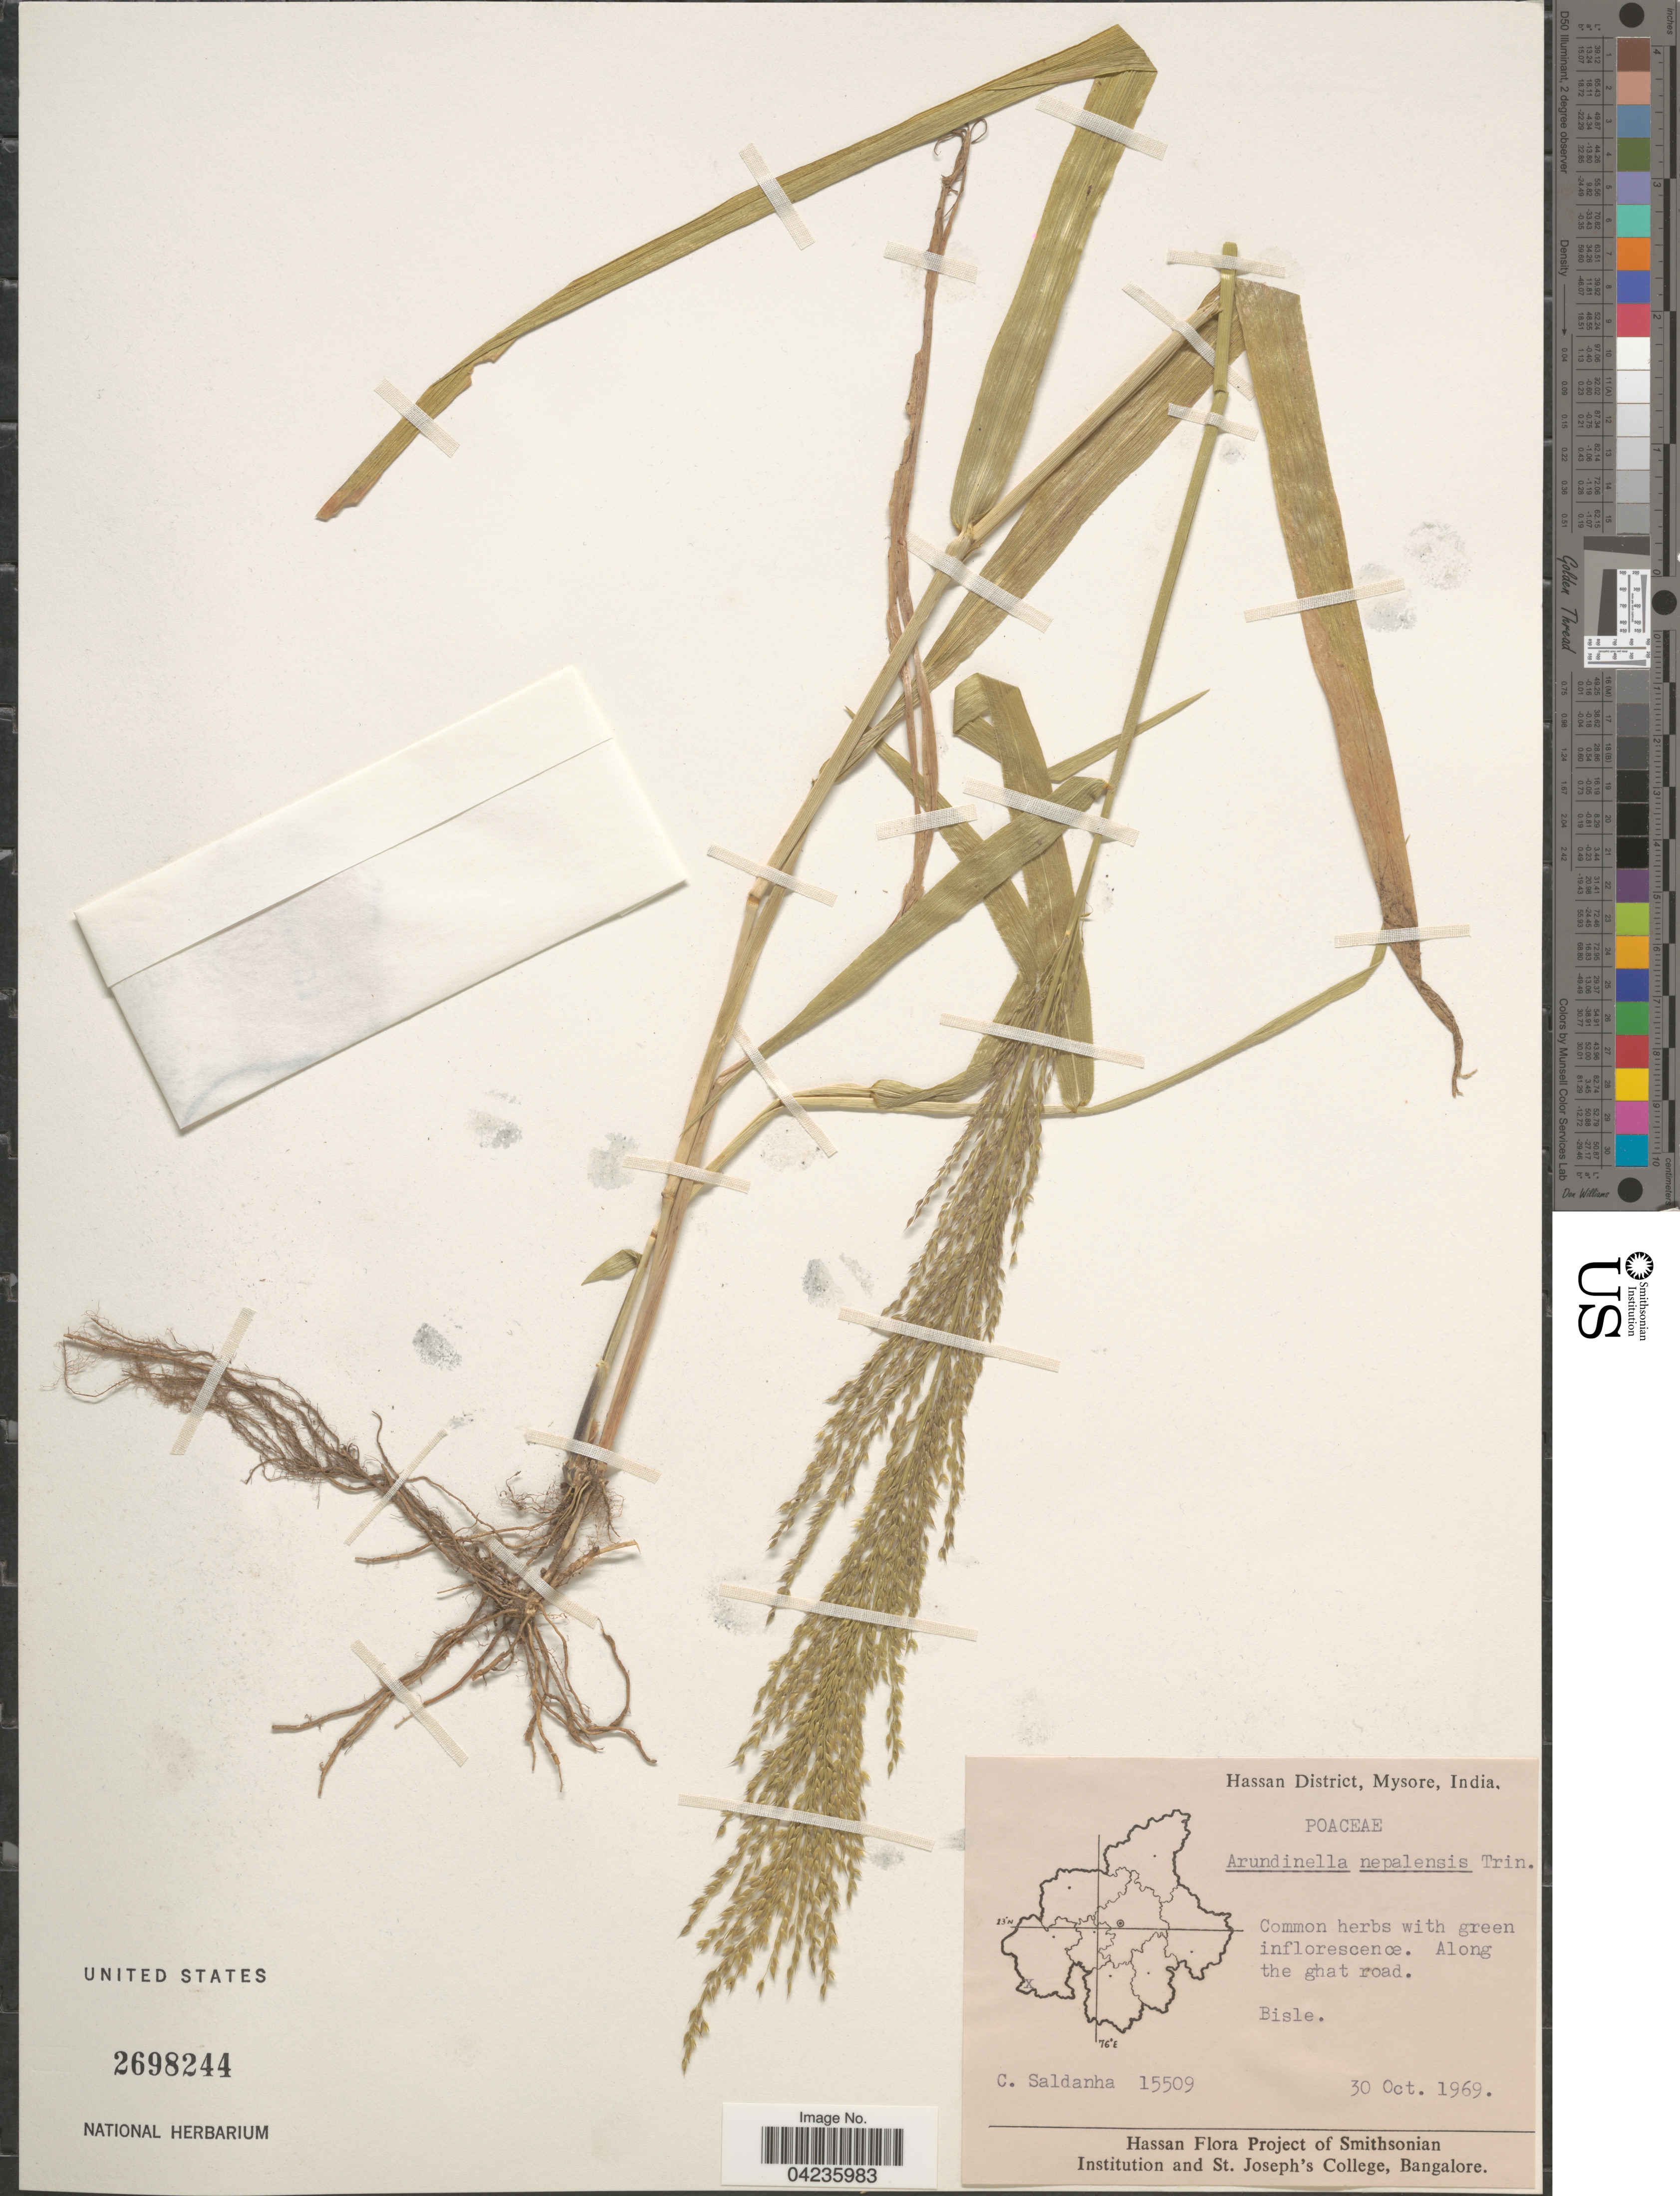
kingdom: Plantae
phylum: Tracheophyta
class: Liliopsida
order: Poales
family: Poaceae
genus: Arundinella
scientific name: Arundinella nepalensis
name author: Trin.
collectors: C. Saldanha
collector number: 15509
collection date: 1969-10-30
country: India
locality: Hassan District, Mysore. Along the ghat road. Bisle.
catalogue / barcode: US 2698244